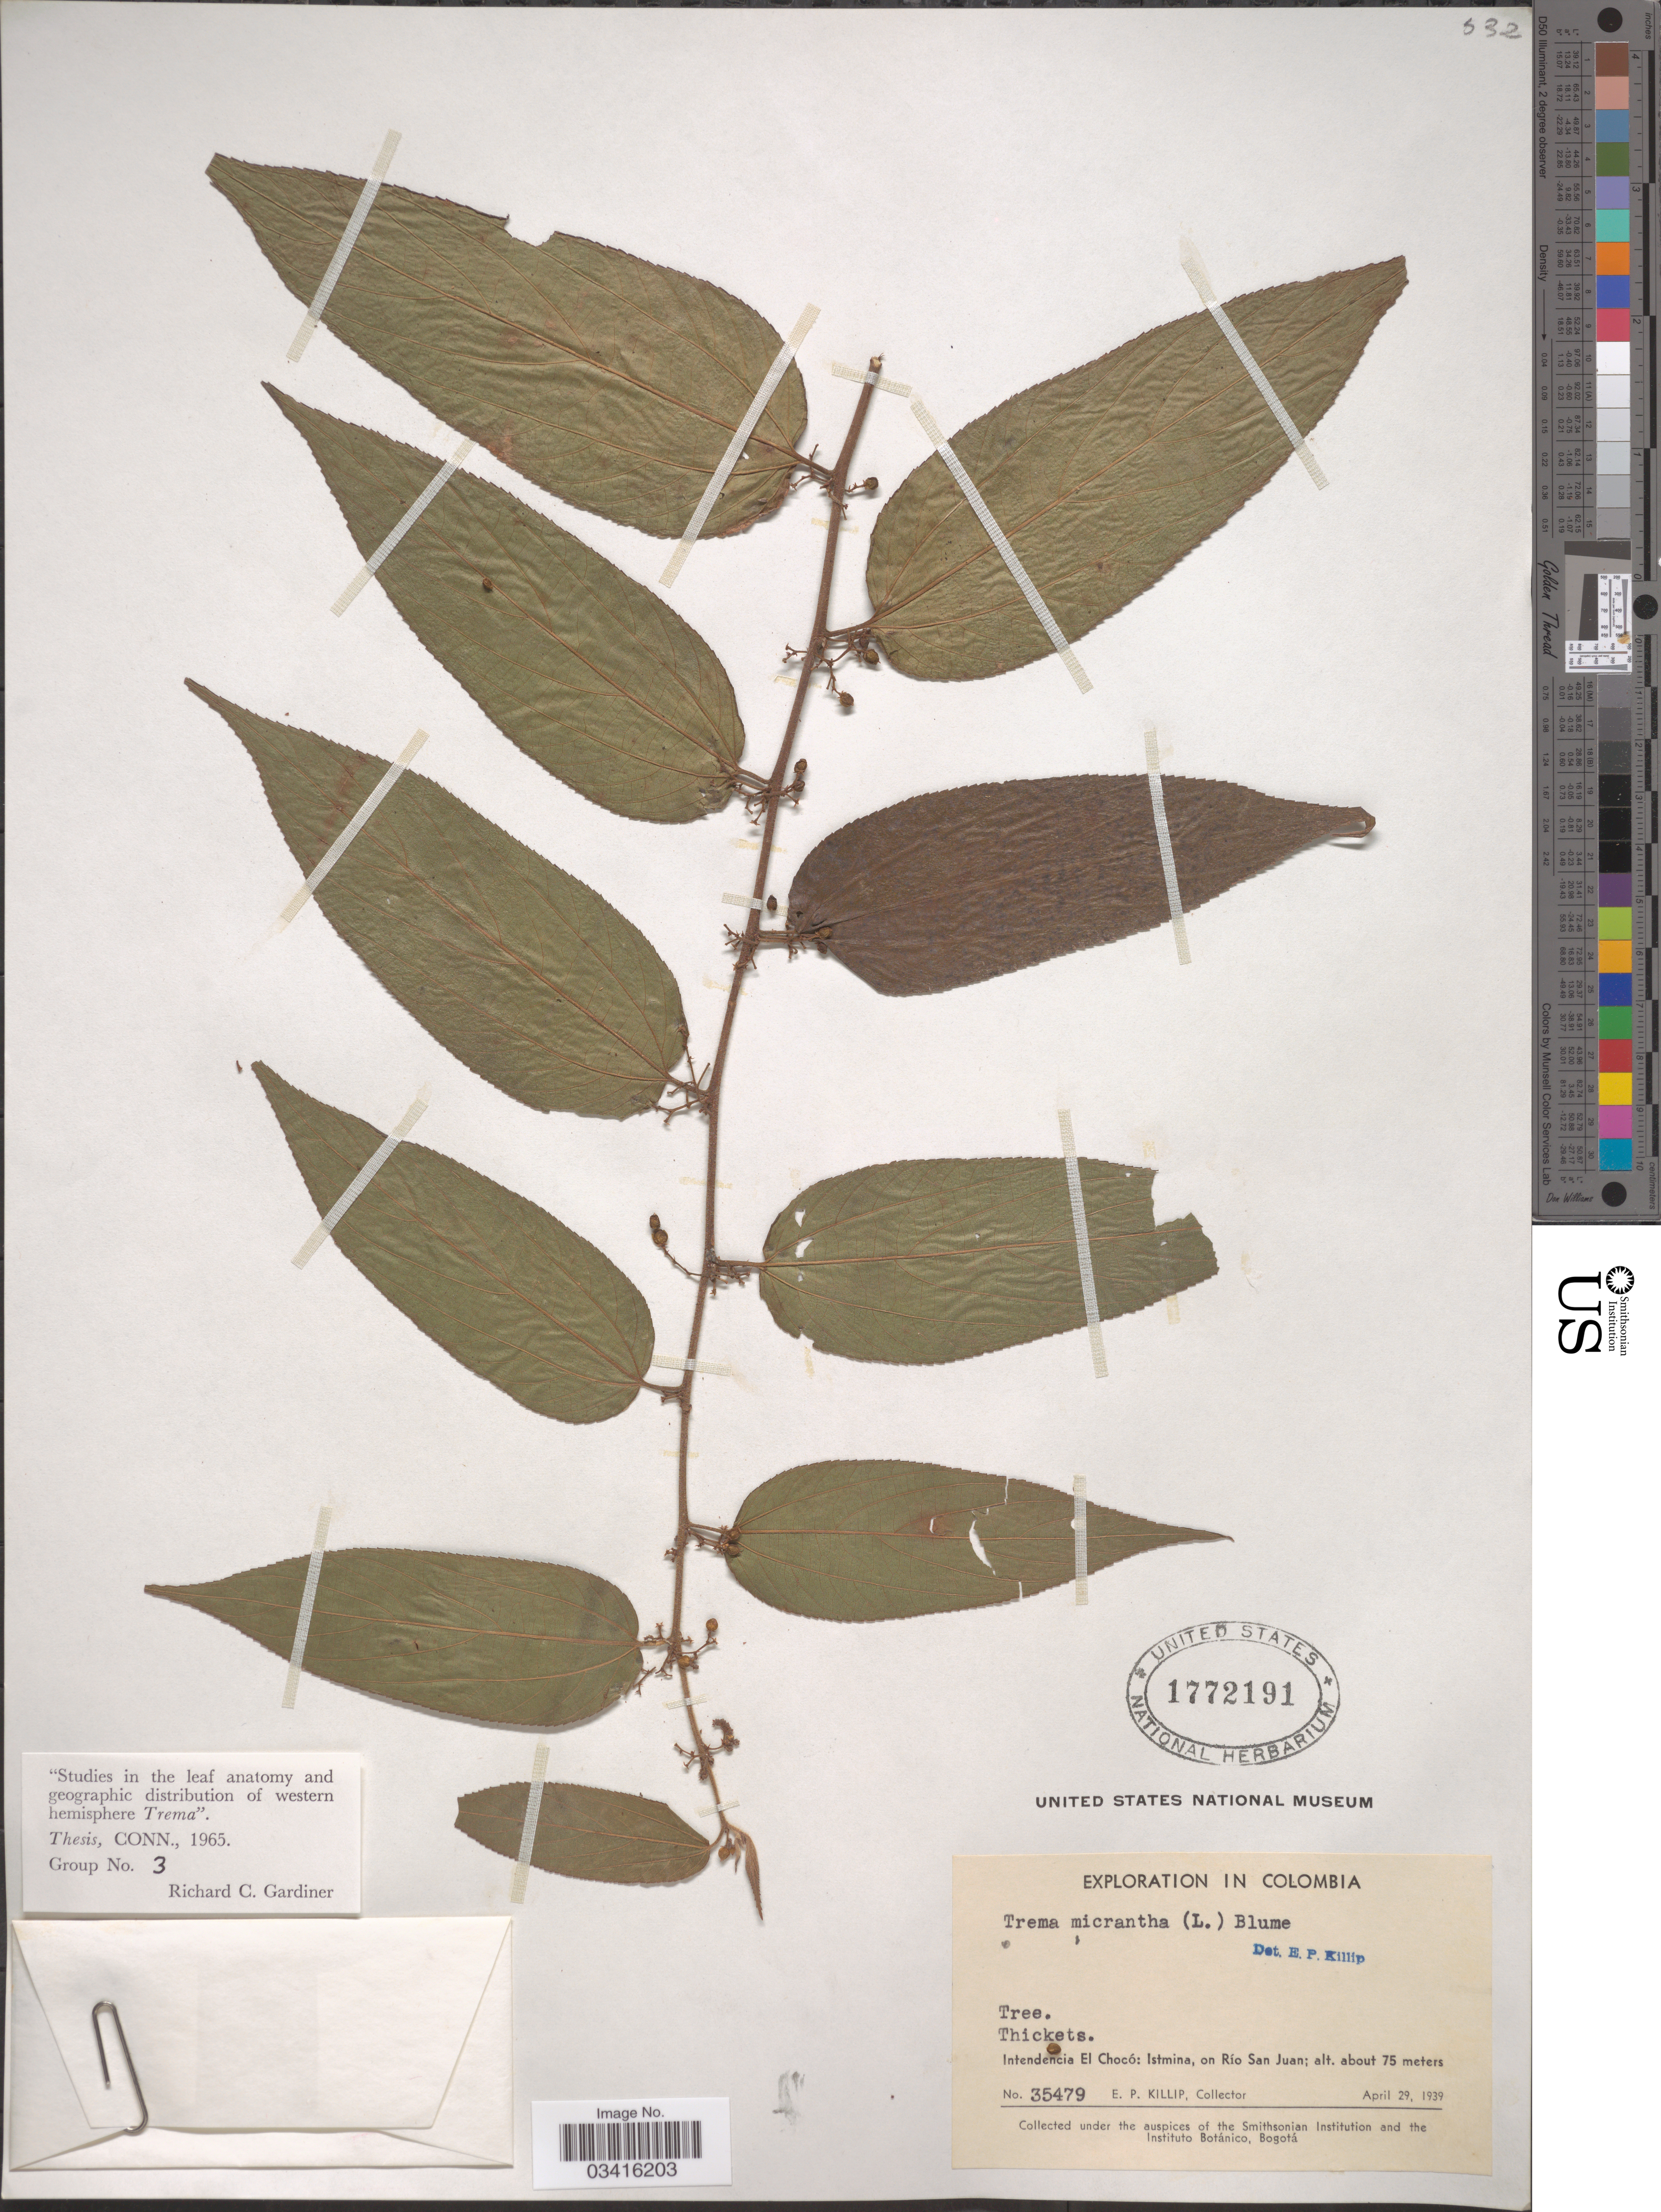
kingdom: Plantae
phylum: Tracheophyta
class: Magnoliopsida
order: Rosales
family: Cannabaceae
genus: Trema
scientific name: Trema micranthum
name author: (L.) Blume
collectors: E. P. Killip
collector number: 35479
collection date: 1939-04-29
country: Colombia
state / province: Chocó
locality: Intendencia El Chocó: Istmina, on Río San Juan.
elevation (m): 75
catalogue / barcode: US 1772191